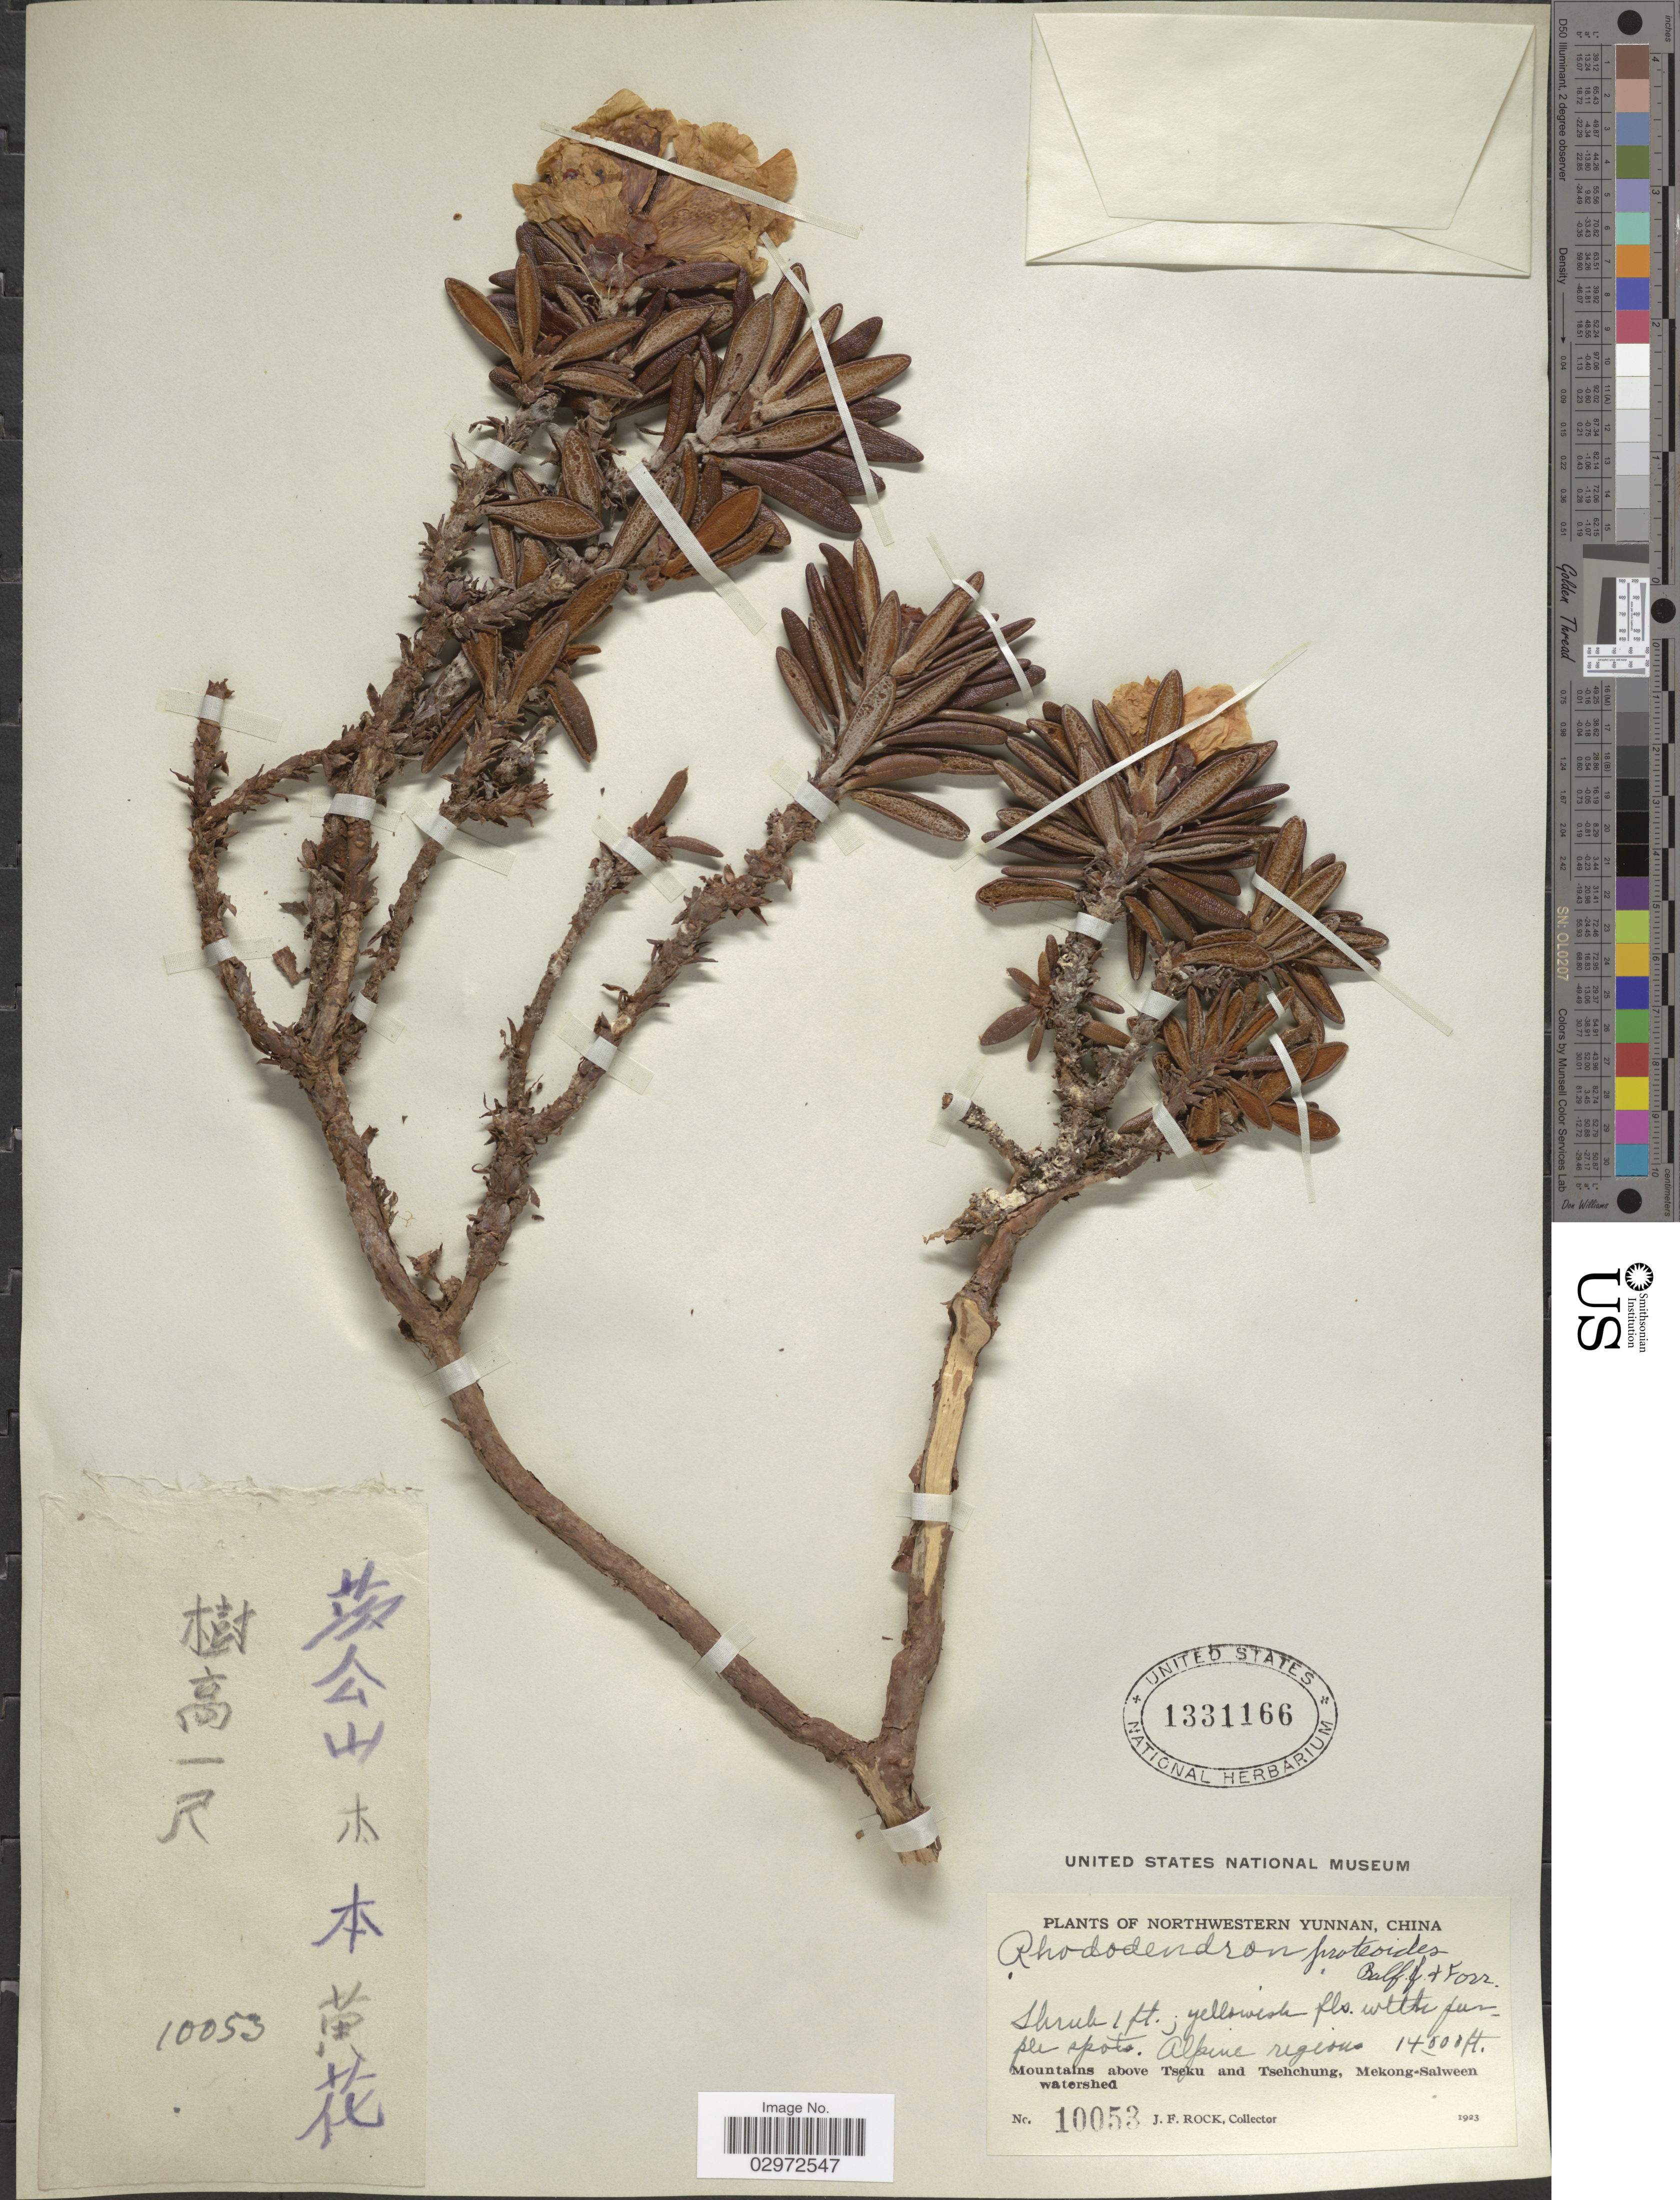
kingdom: Plantae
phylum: Tracheophyta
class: Magnoliopsida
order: Ericales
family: Ericaceae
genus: Rhododendron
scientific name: Rhododendron proteoides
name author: Balf. f. & W.W. Sm.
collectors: J. Rock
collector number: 10053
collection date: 1923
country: China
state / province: Yunnan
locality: Northwestern Yunnan, Mountains above Tseku and Tsehchung, Mekong-Salween watershed. Alpine regions.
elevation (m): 4267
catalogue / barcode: US 1331166